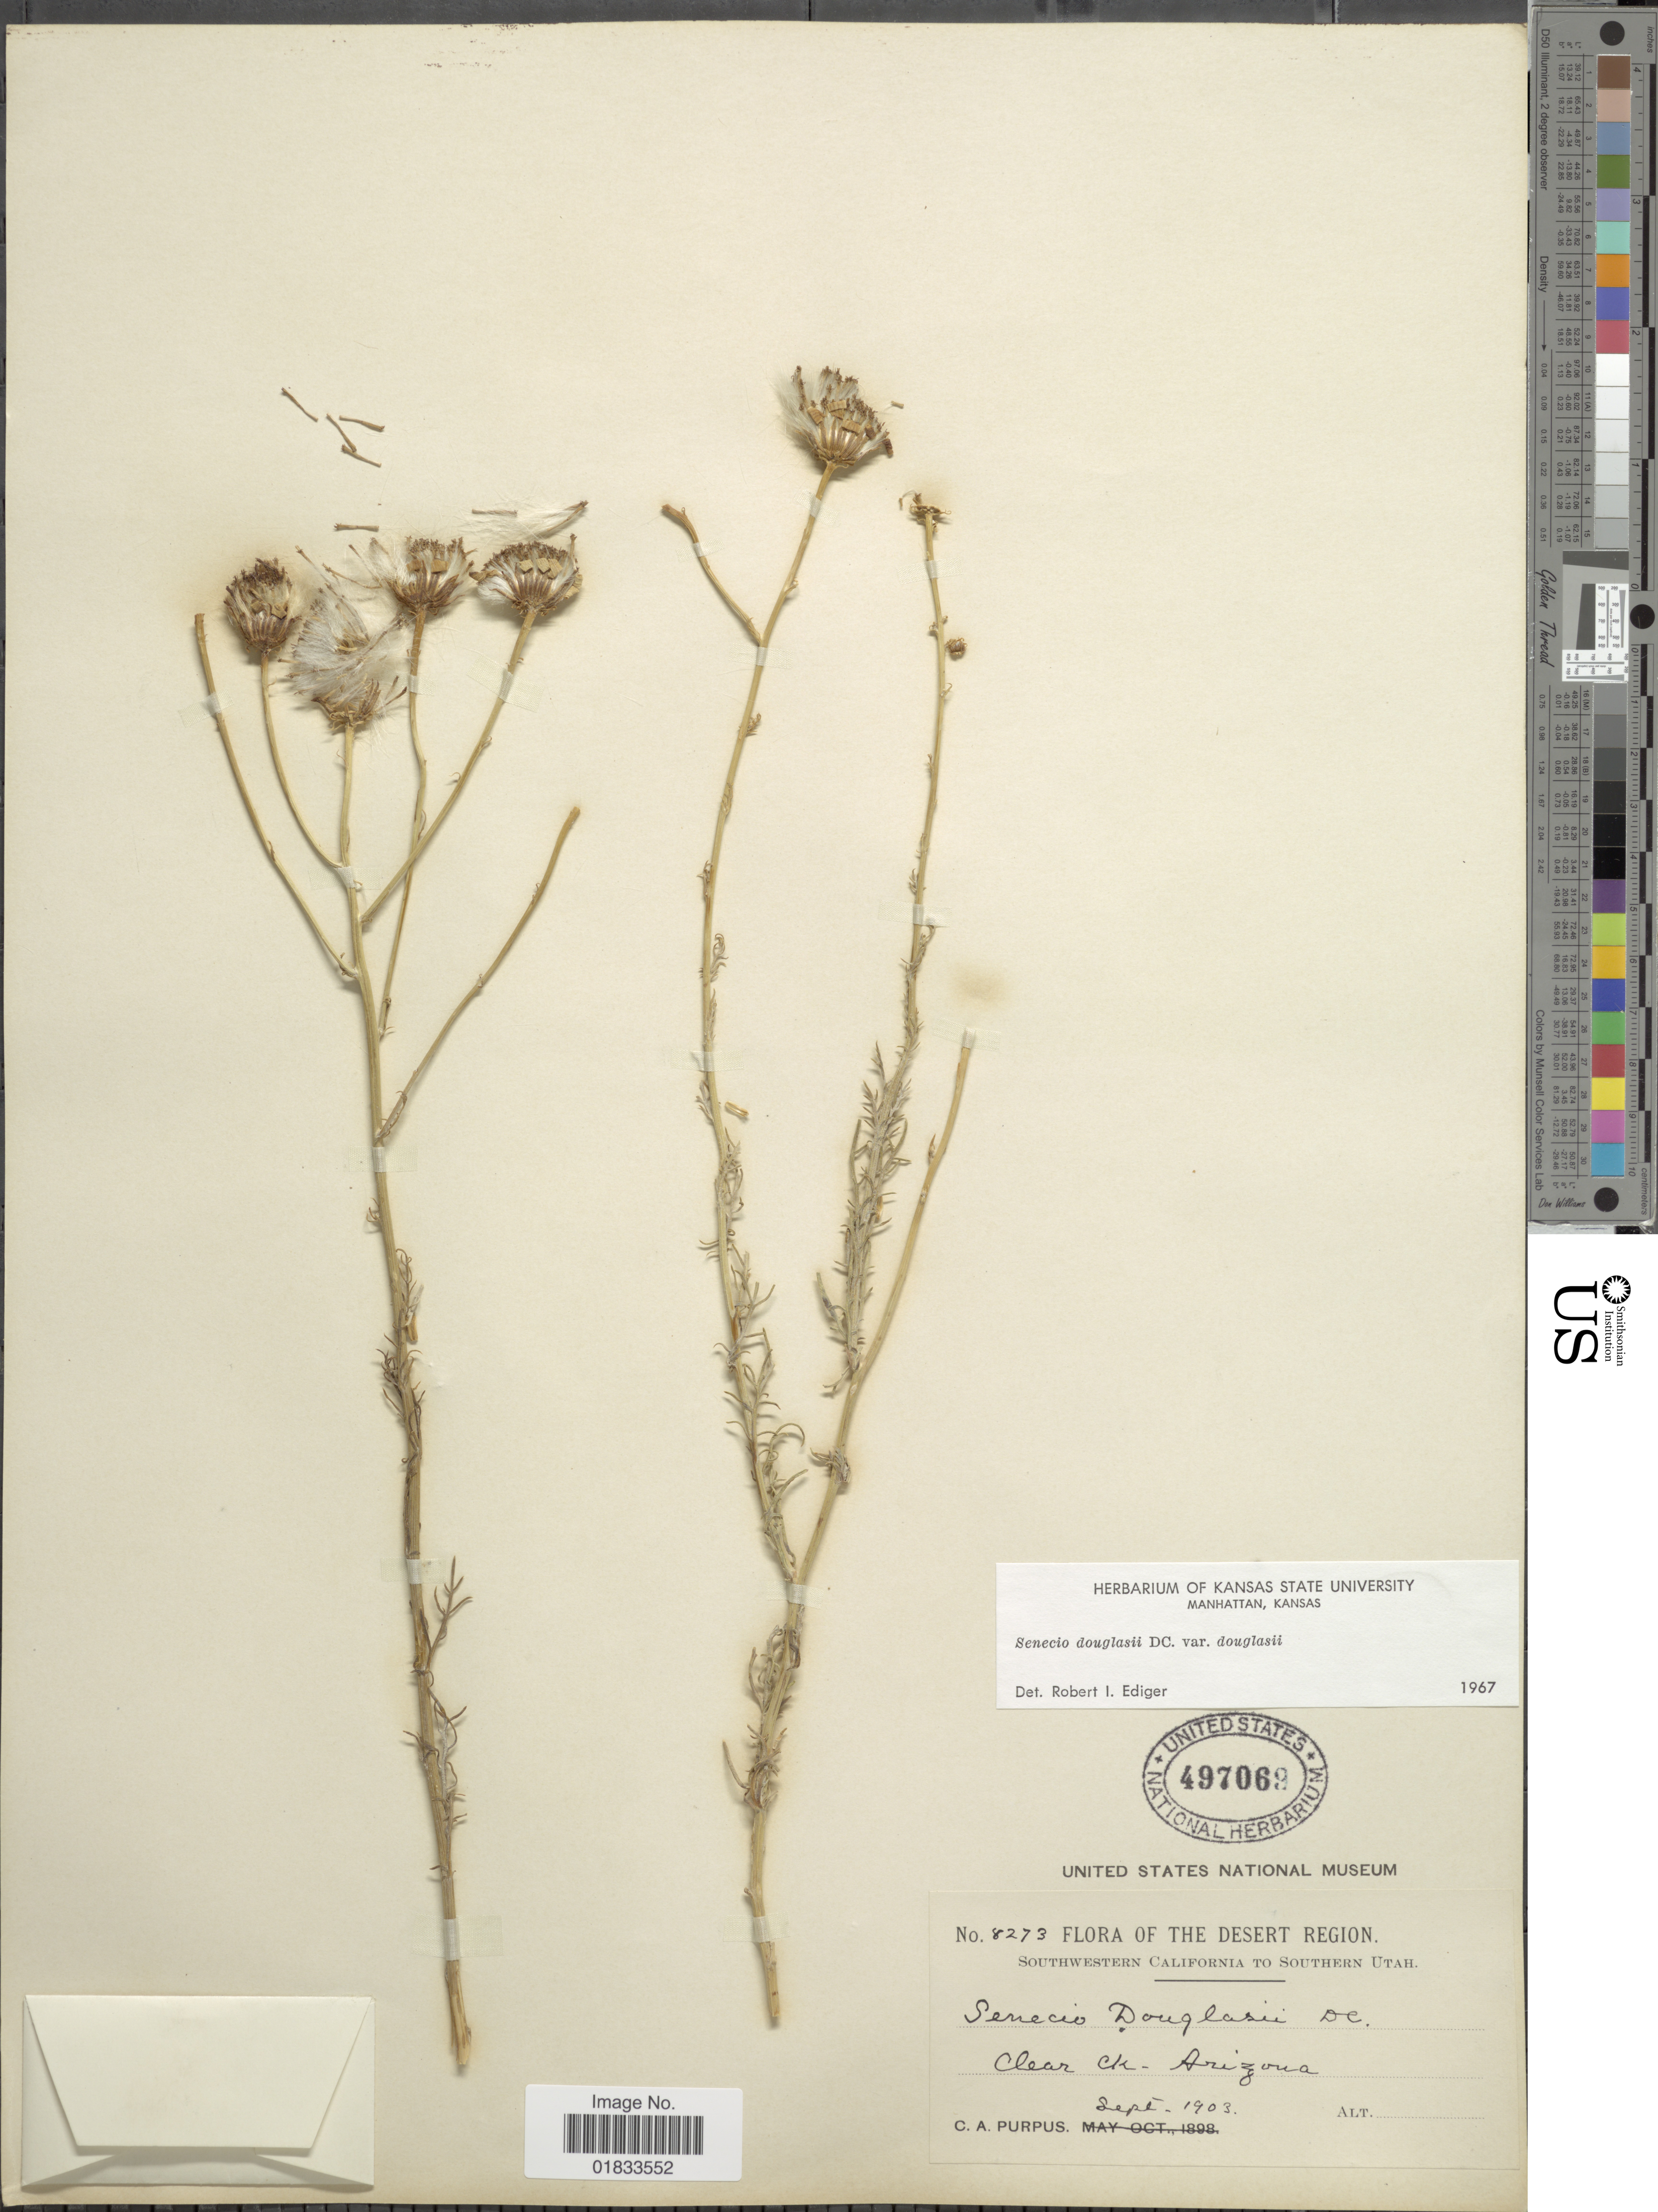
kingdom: Plantae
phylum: Tracheophyta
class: Magnoliopsida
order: Asterales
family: Asteraceae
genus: Senecio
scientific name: Senecio flaccidus var. douglasii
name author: (DC.) B.L. Turner & T.M. Barkley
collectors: C. A. Purpus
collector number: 8273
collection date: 1903-09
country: United States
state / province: Arizona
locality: Desert Region, southwestern California to Southern Utah, Clear Ck - Arizona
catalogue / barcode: US 497069